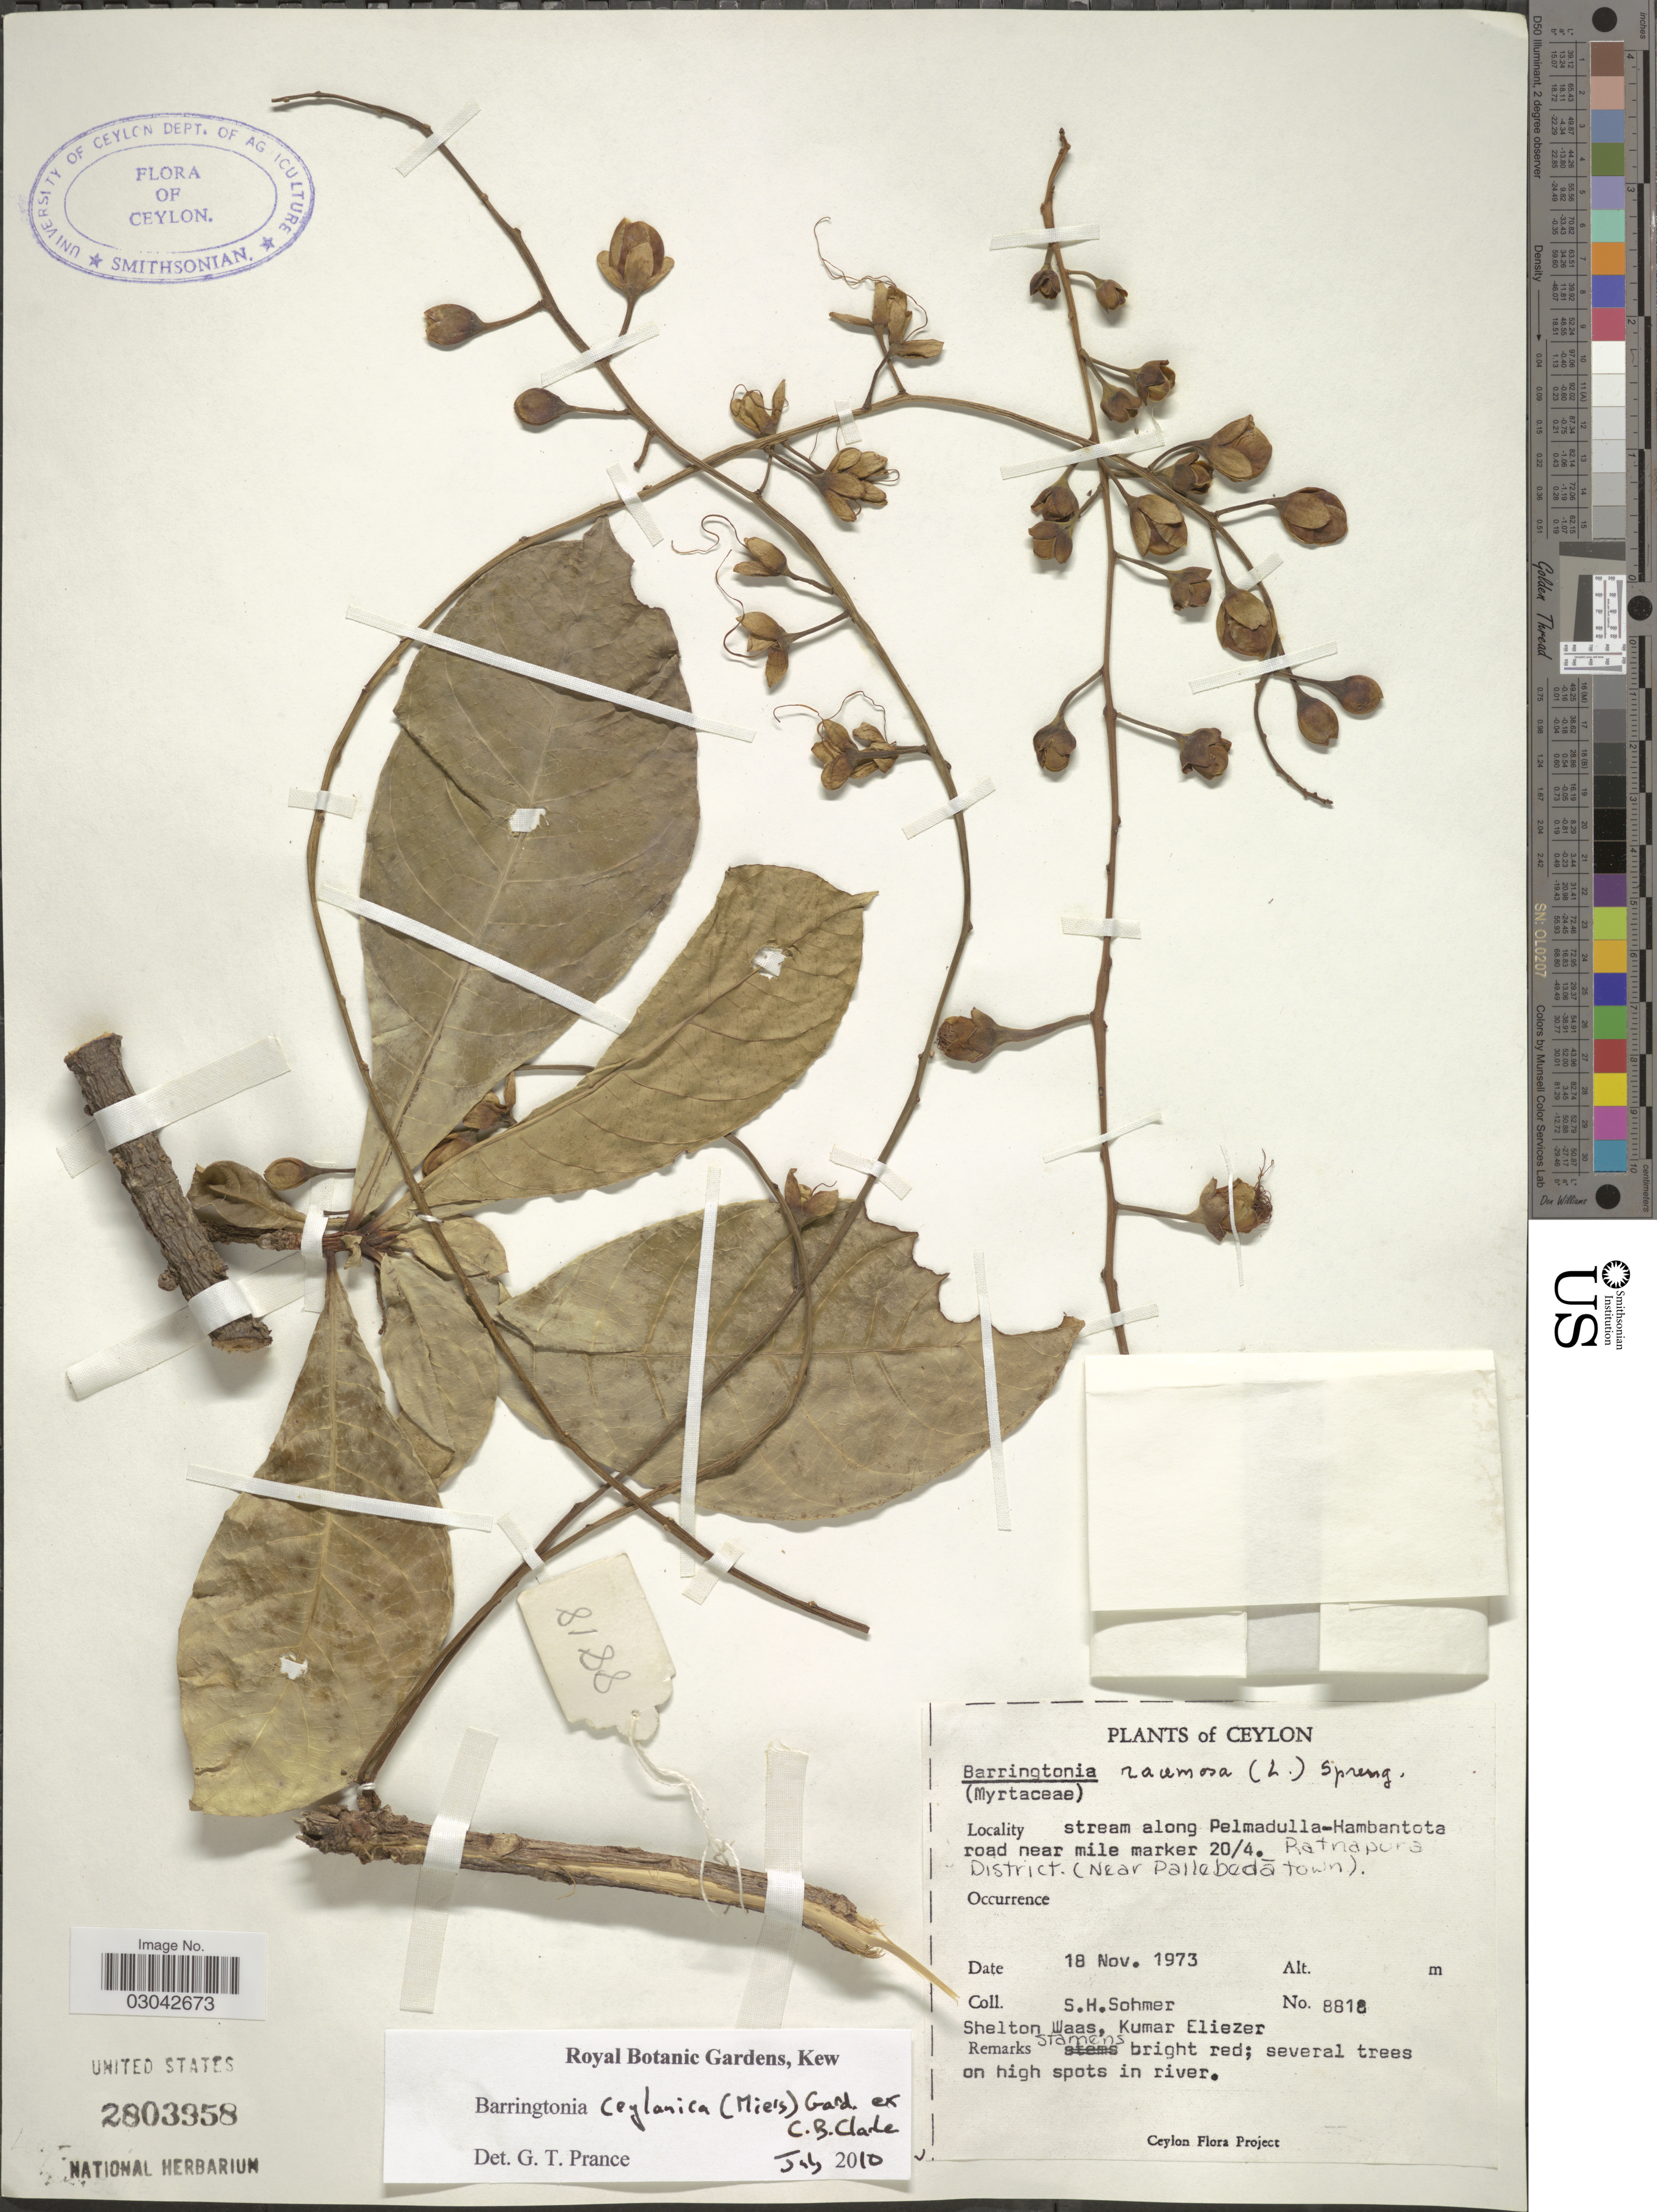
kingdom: Plantae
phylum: Tracheophyta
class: Magnoliopsida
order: Ericales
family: Lecythidaceae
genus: Barringtonia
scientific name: Barringtonia ceylanica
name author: (Miers) Gardner ex C.B. Clarke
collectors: S. H. Sohmer, S. Waas & K. Eliezer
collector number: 2218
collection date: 1973-11-18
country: Sri Lanka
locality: Ceylon. Stream along Pelmadulla-Hambantota road near mile marker 20/4. Ratnapura District. (Near Pallebedá town).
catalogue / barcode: US 2803958